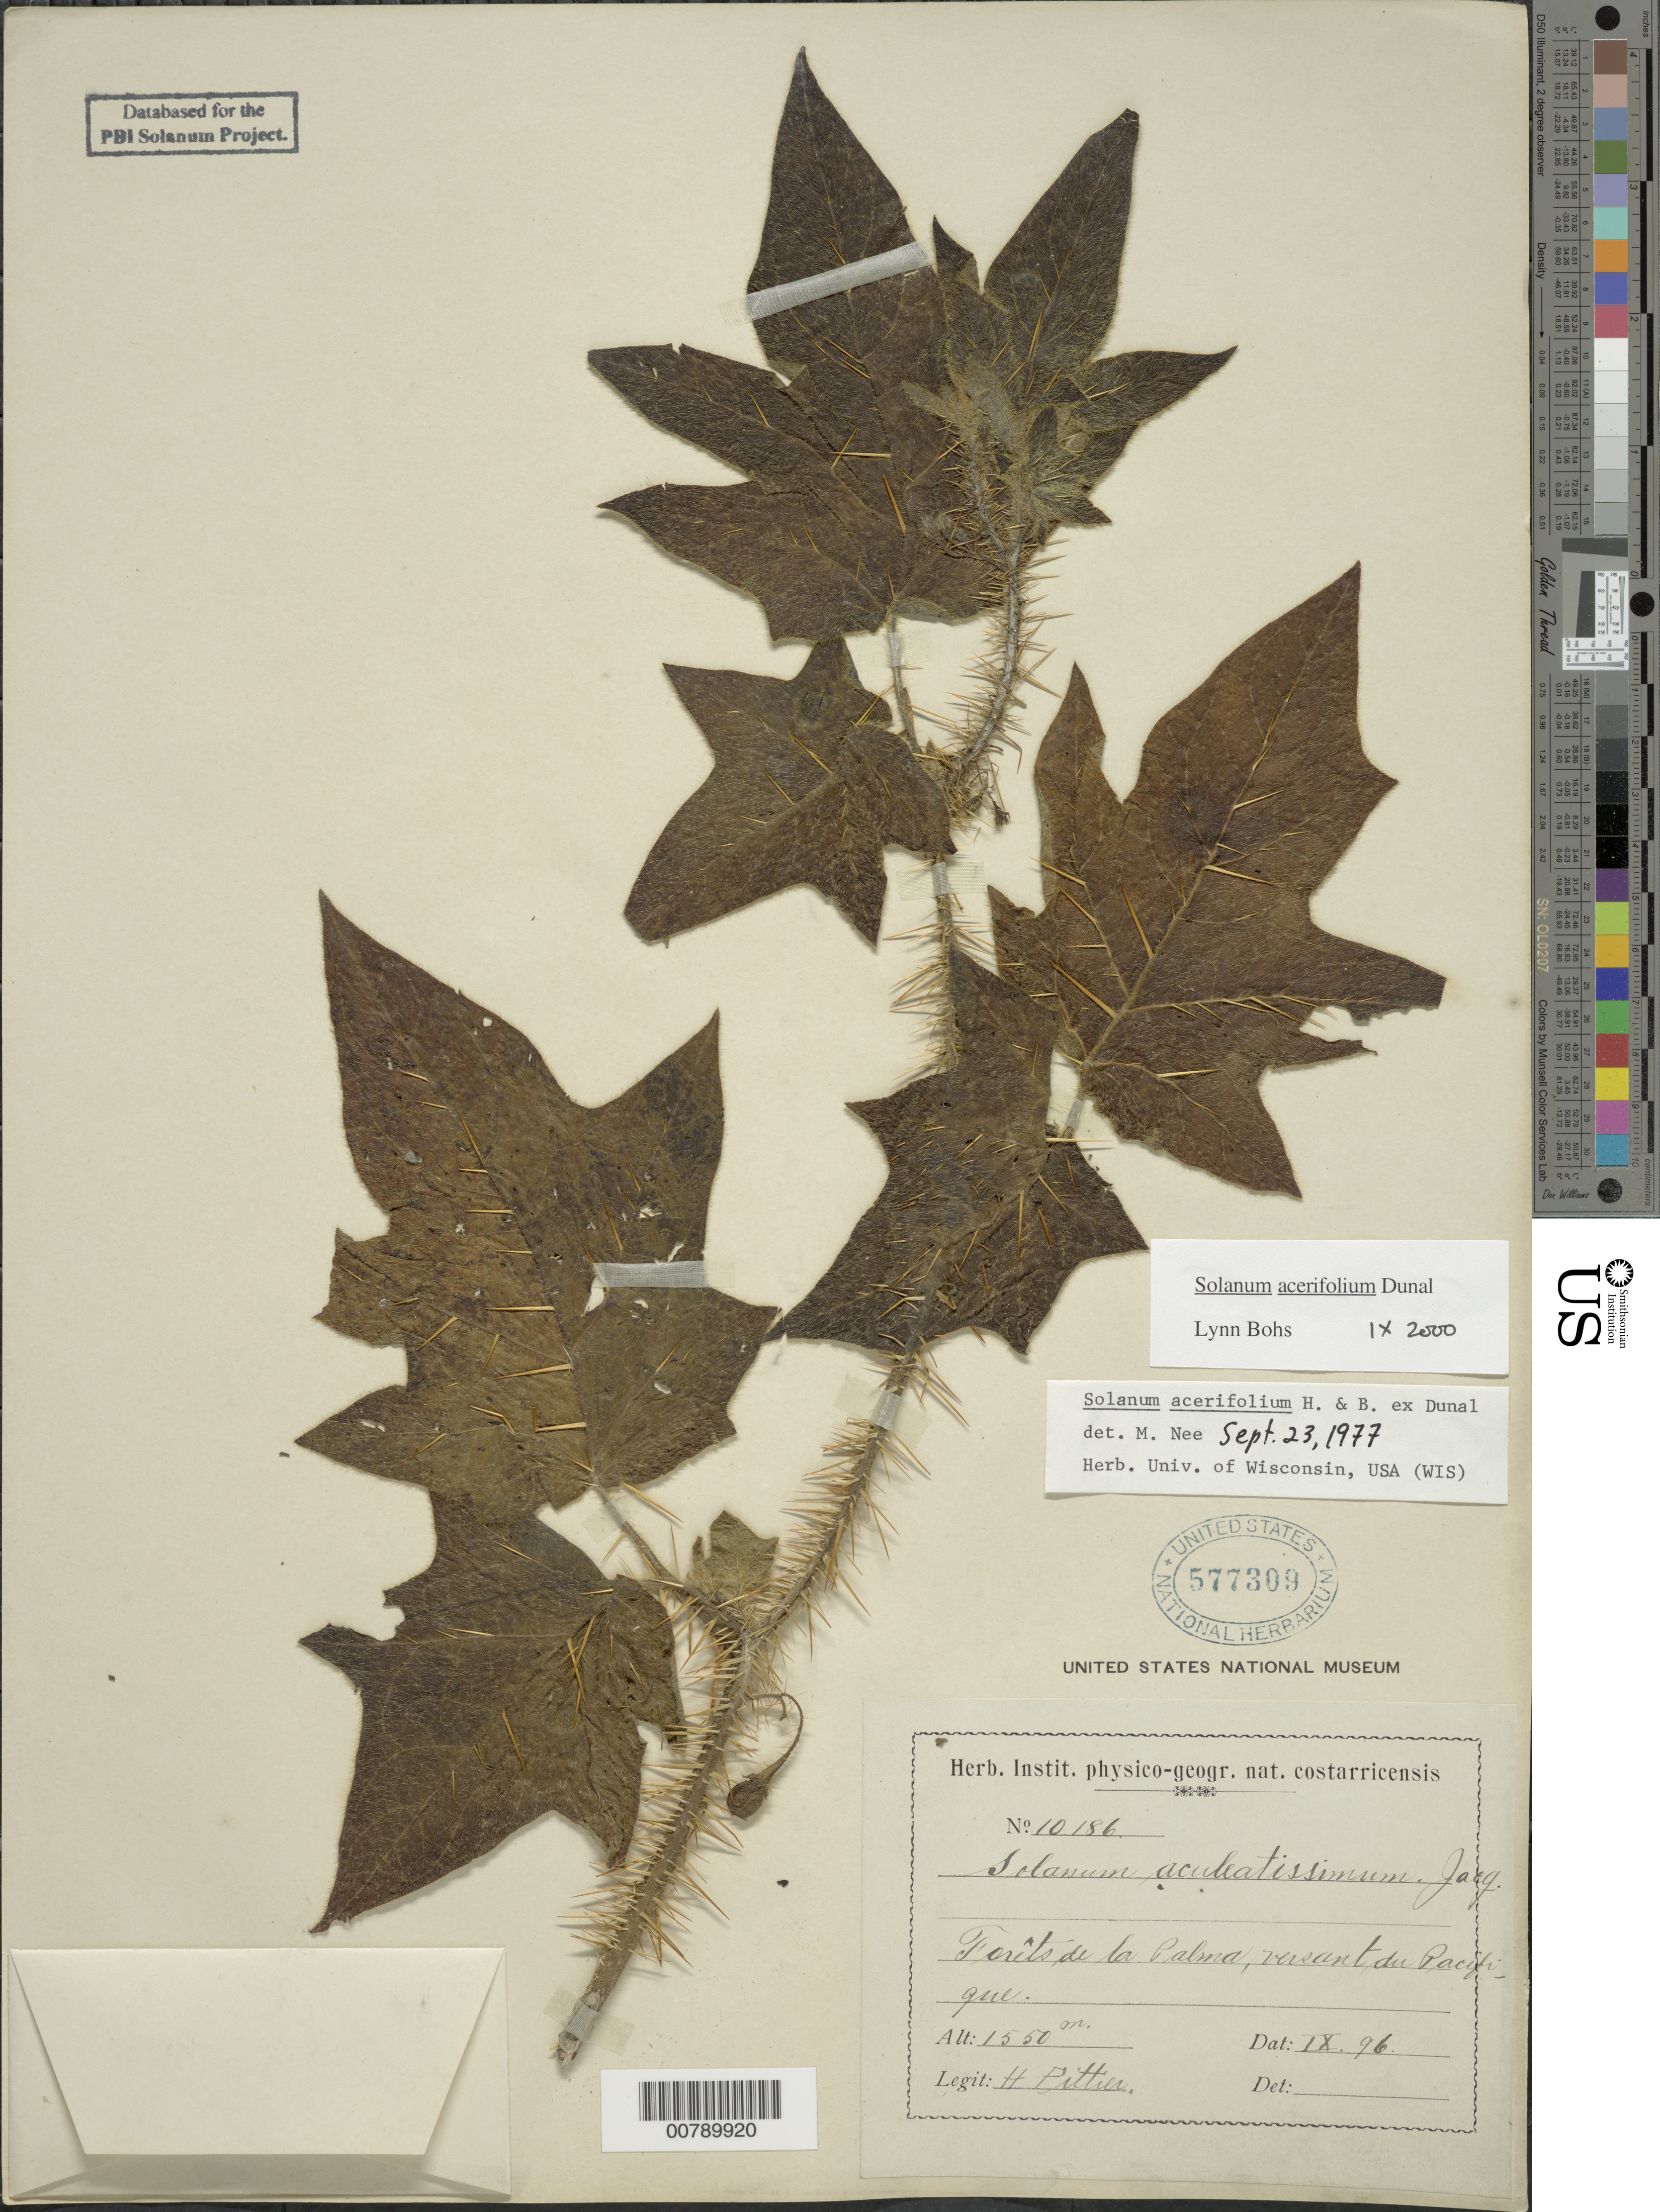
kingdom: Plantae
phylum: Tracheophyta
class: Magnoliopsida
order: Solanales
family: Solanaceae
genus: Solanum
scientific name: Solanum acerifolium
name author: Humb. & Bonpl. ex Dunal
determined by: Bohs, L. A.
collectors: H. F. Pittier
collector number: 10186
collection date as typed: Sep 1896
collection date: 1896-09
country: Costa Rica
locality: Forets de la Palma, versant du Pacifique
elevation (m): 1550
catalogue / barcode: US 577309